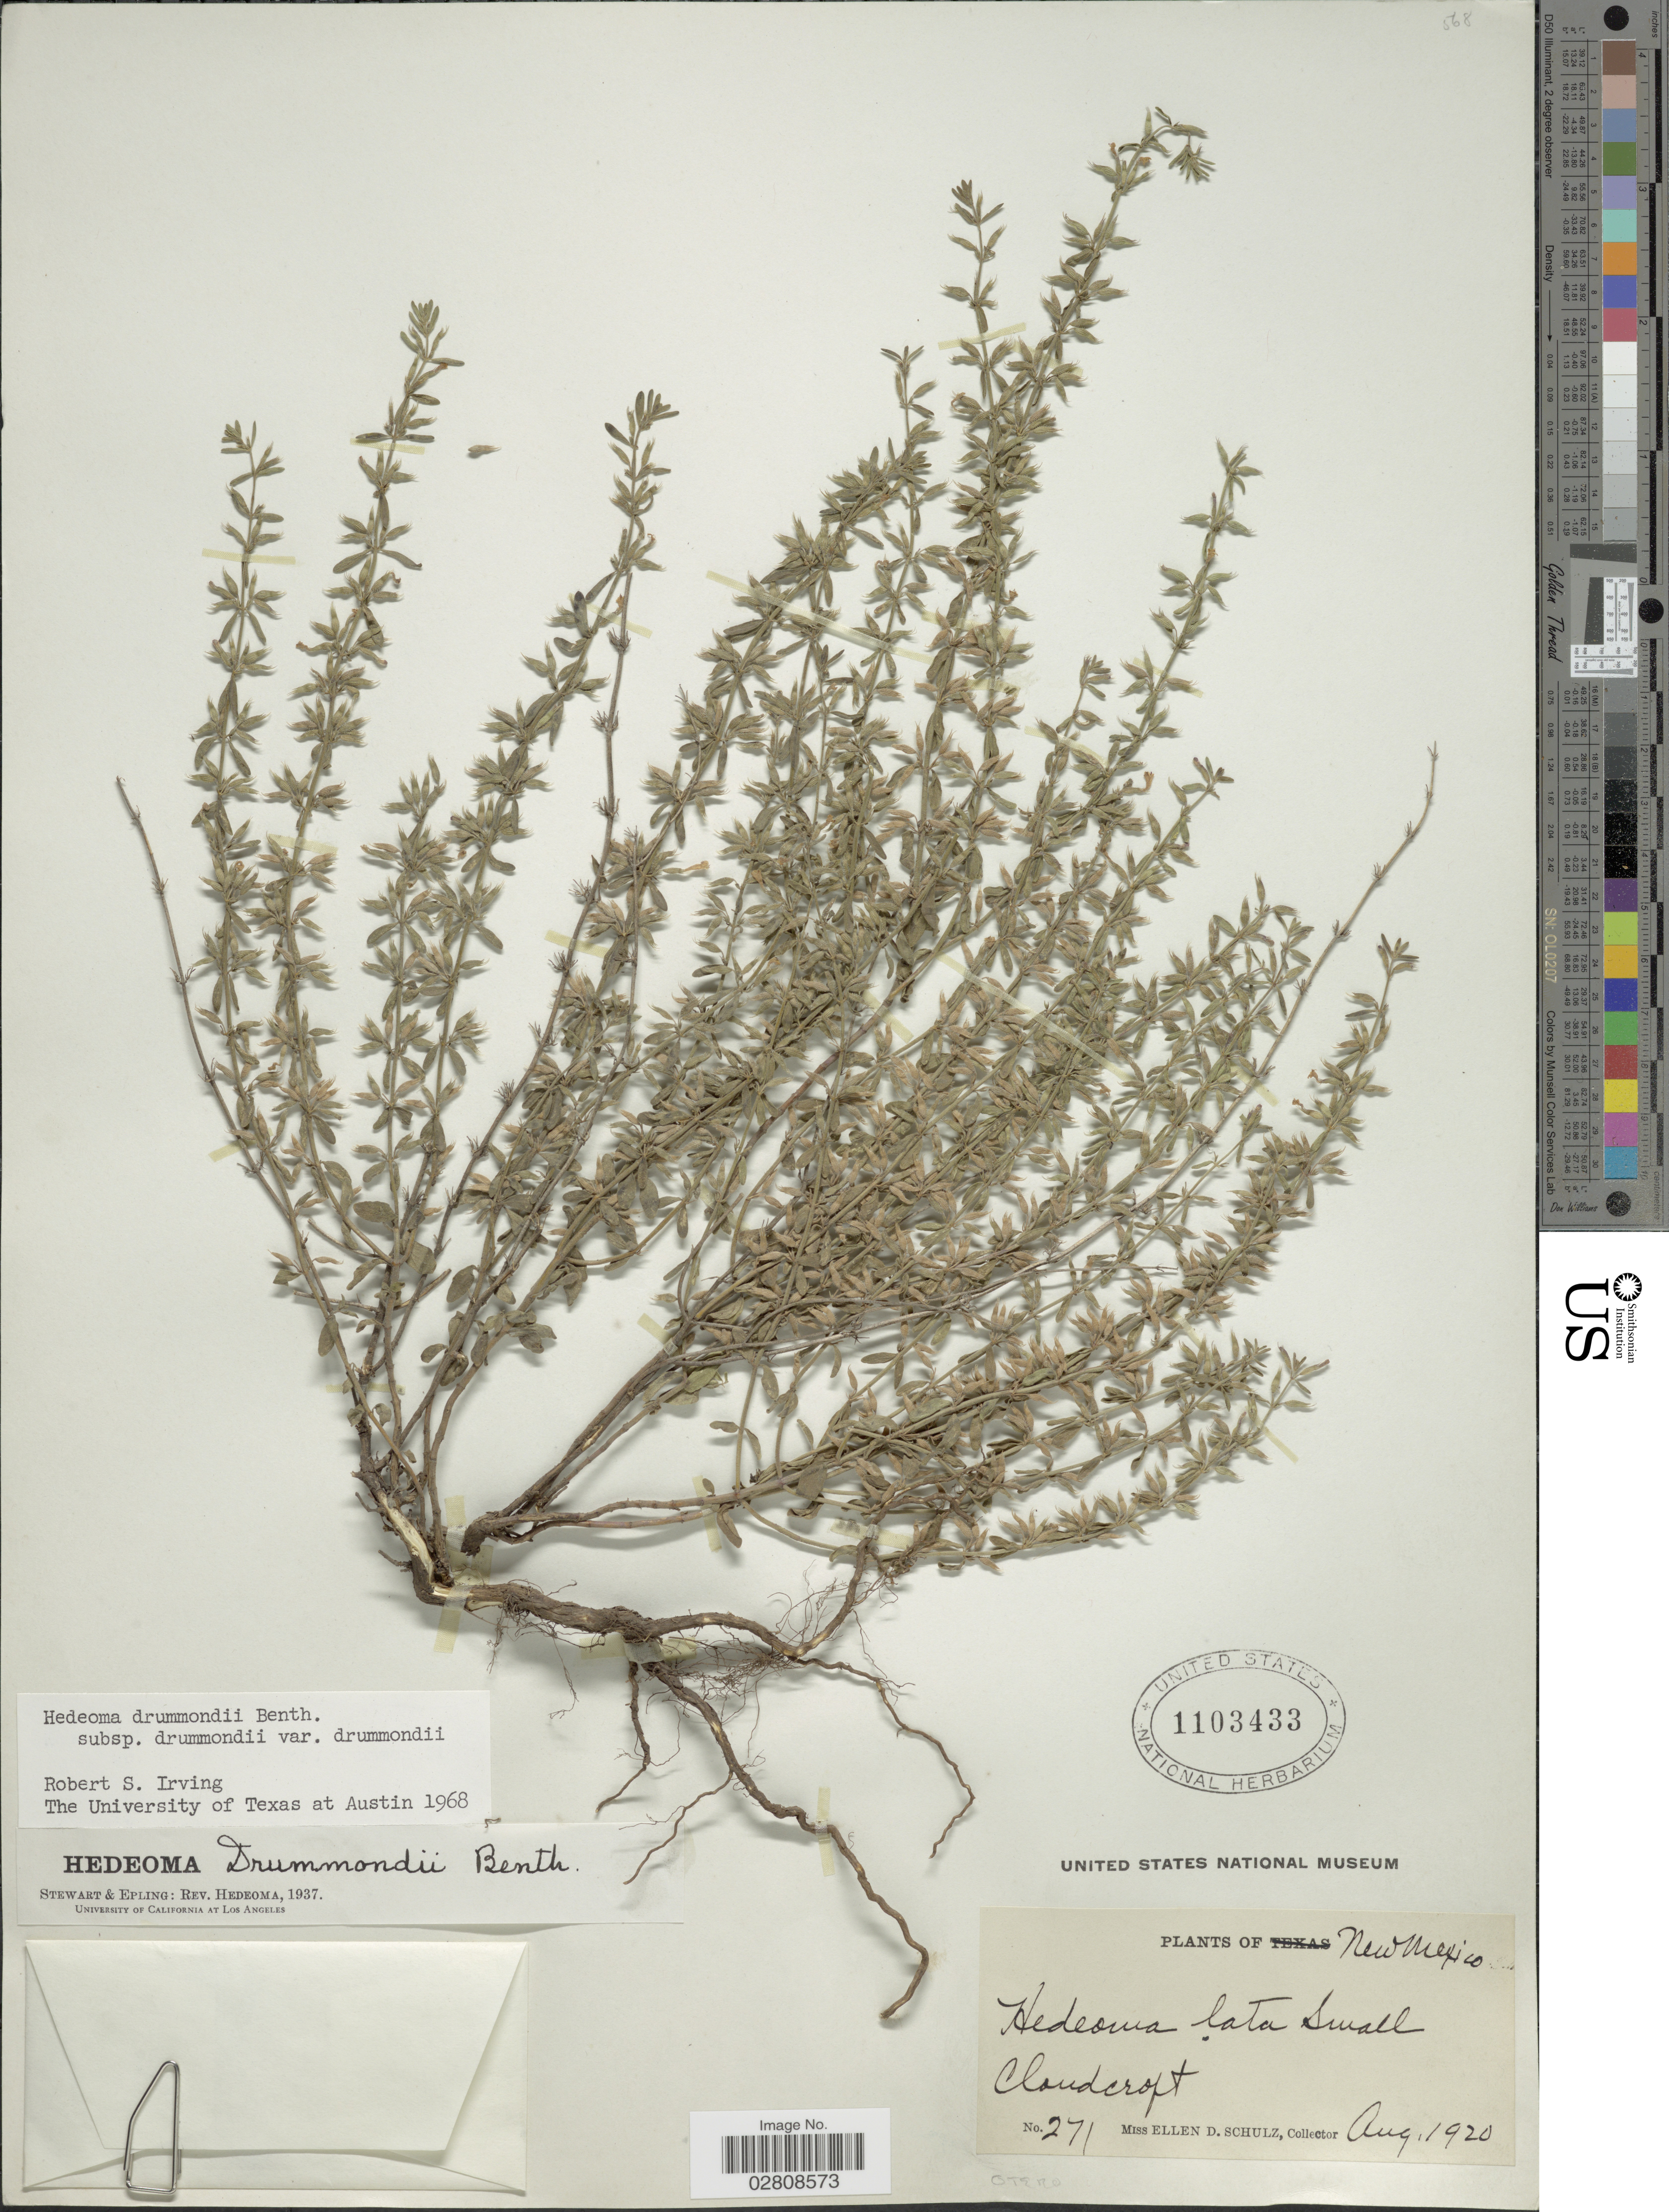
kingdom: Plantae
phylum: Tracheophyta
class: Magnoliopsida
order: Lamiales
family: Lamiaceae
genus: Hedeoma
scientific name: Hedeoma drummondii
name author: Benth.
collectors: E. Schultz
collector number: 271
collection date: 1920-08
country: United States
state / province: New Mexico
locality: Cloudcroft.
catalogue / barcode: US 1103433